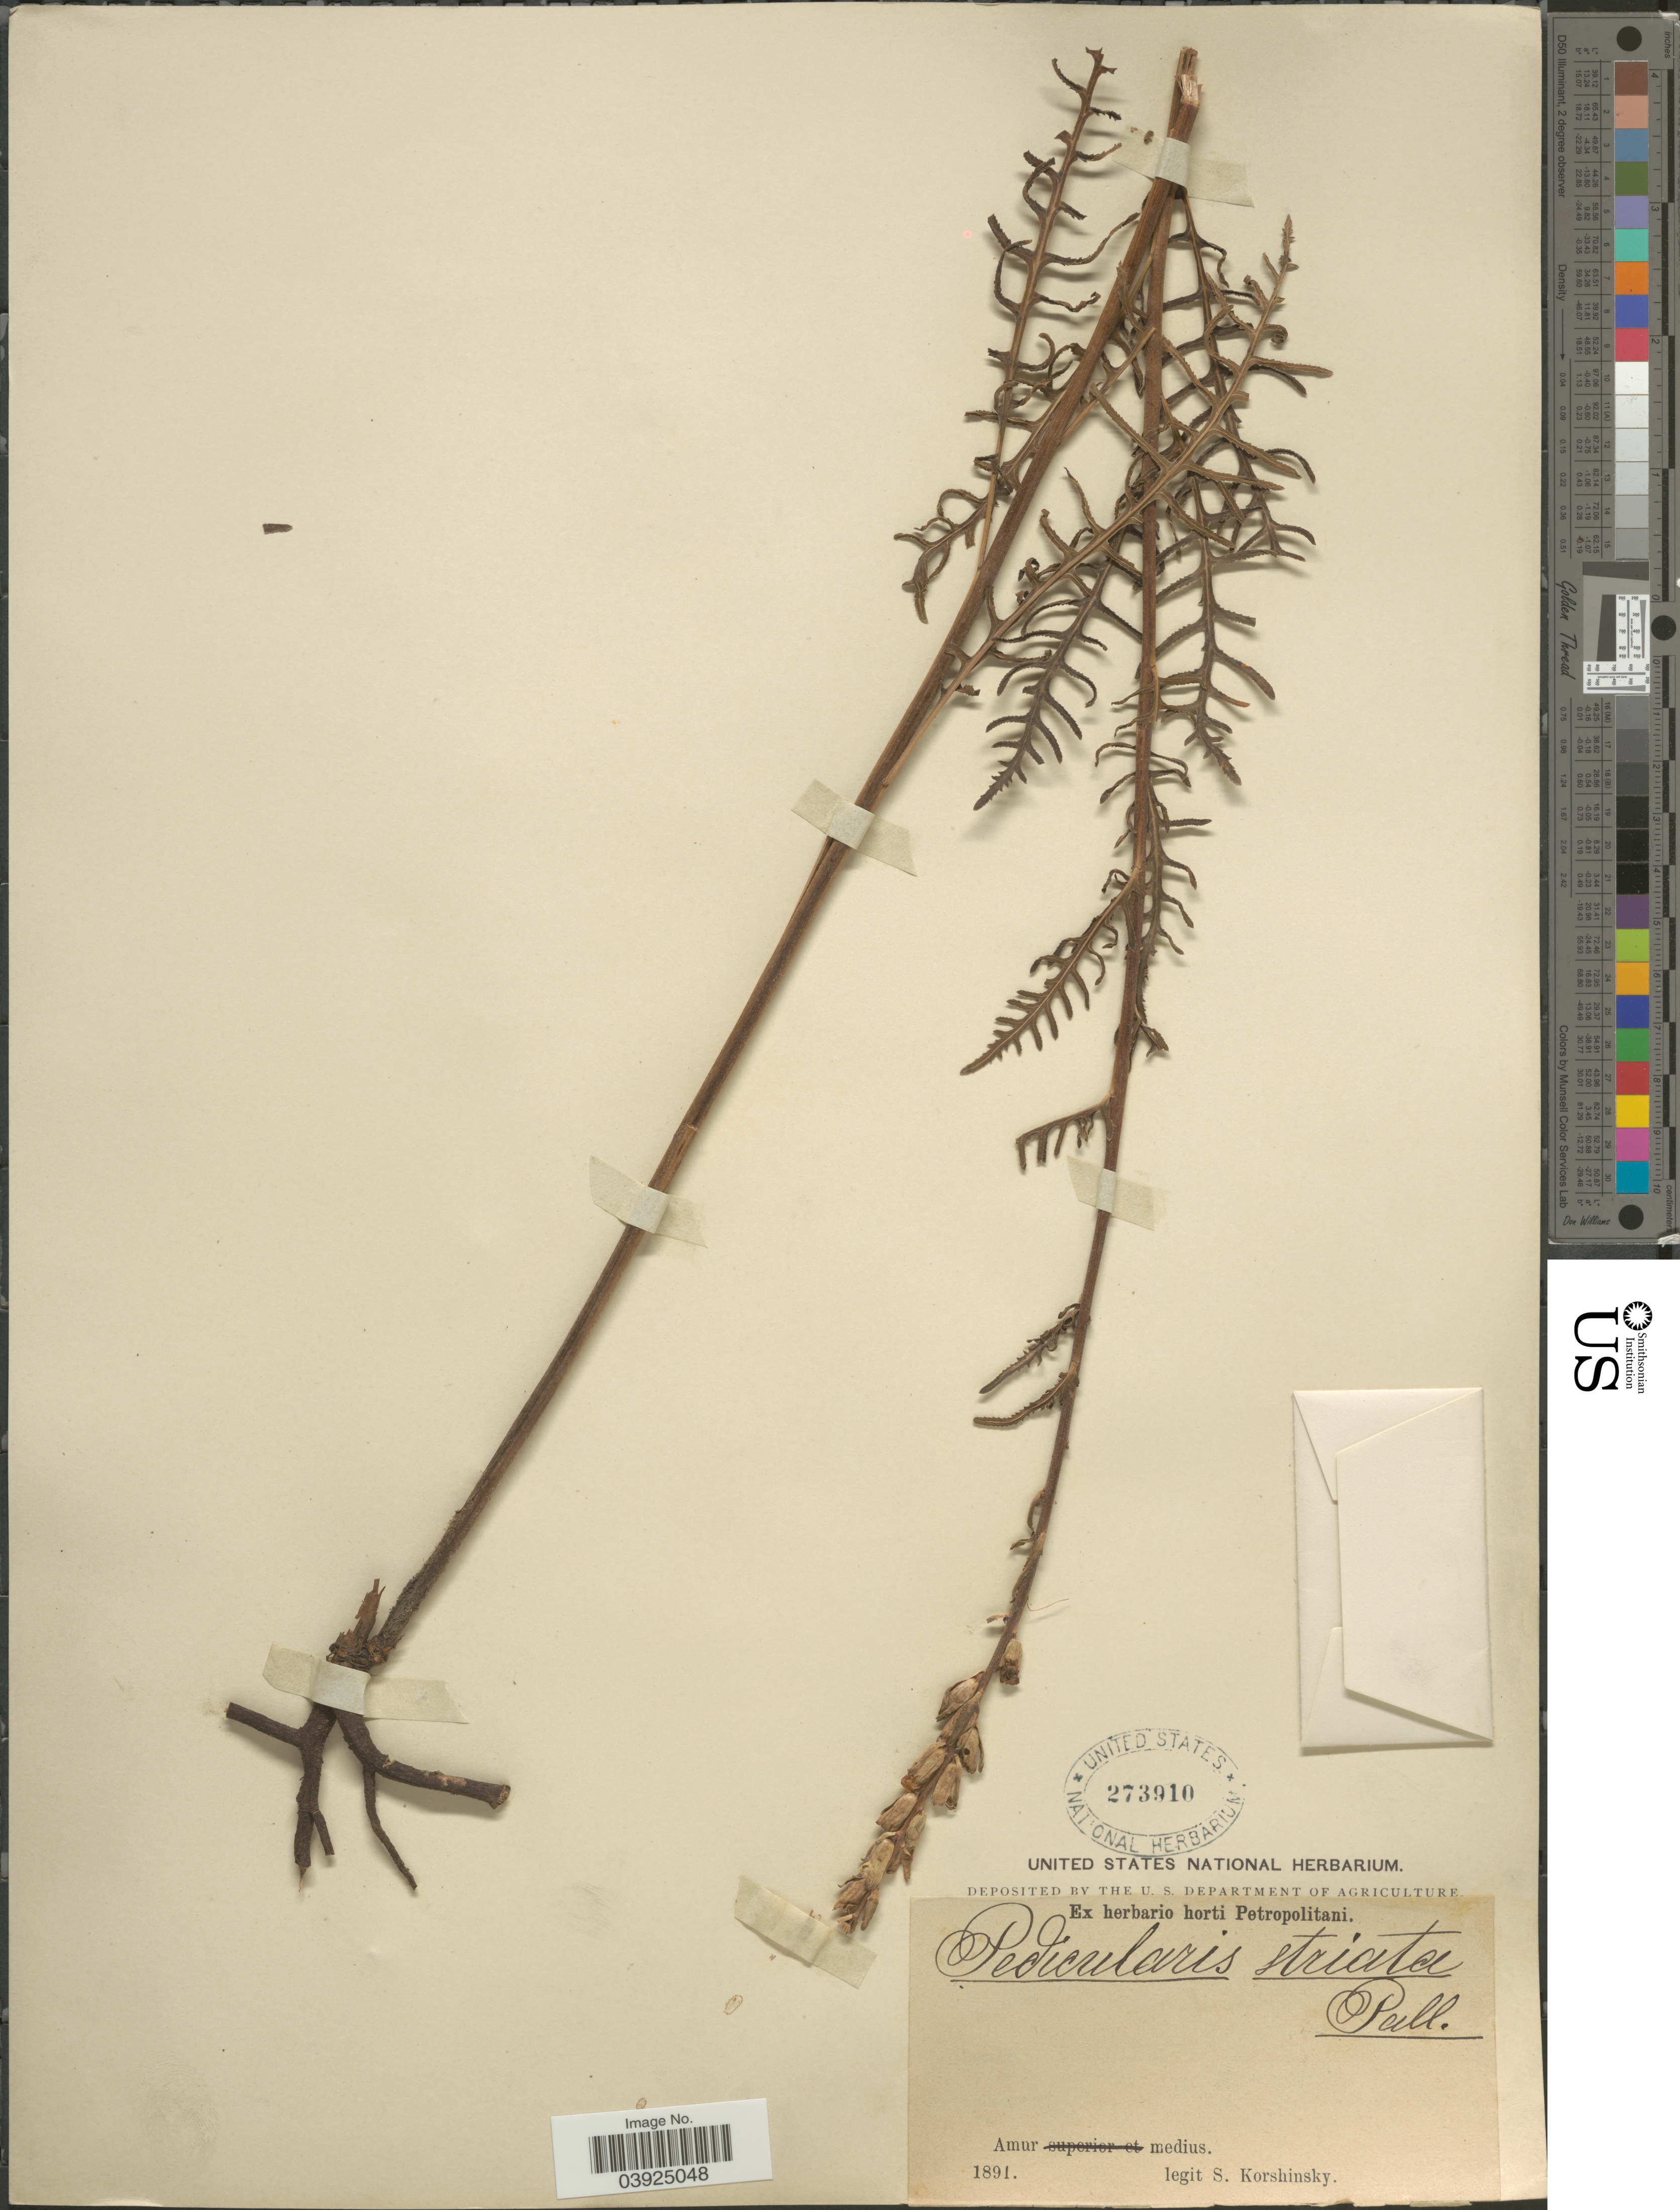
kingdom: Plantae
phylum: Tracheophyta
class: Magnoliopsida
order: Lamiales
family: Orobanchaceae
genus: Pedicularis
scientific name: Pedicularis striata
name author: Pall.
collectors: S. I. Korshinsky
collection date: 1891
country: Russian Federation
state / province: Amur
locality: Amur medius.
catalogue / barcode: US 273910